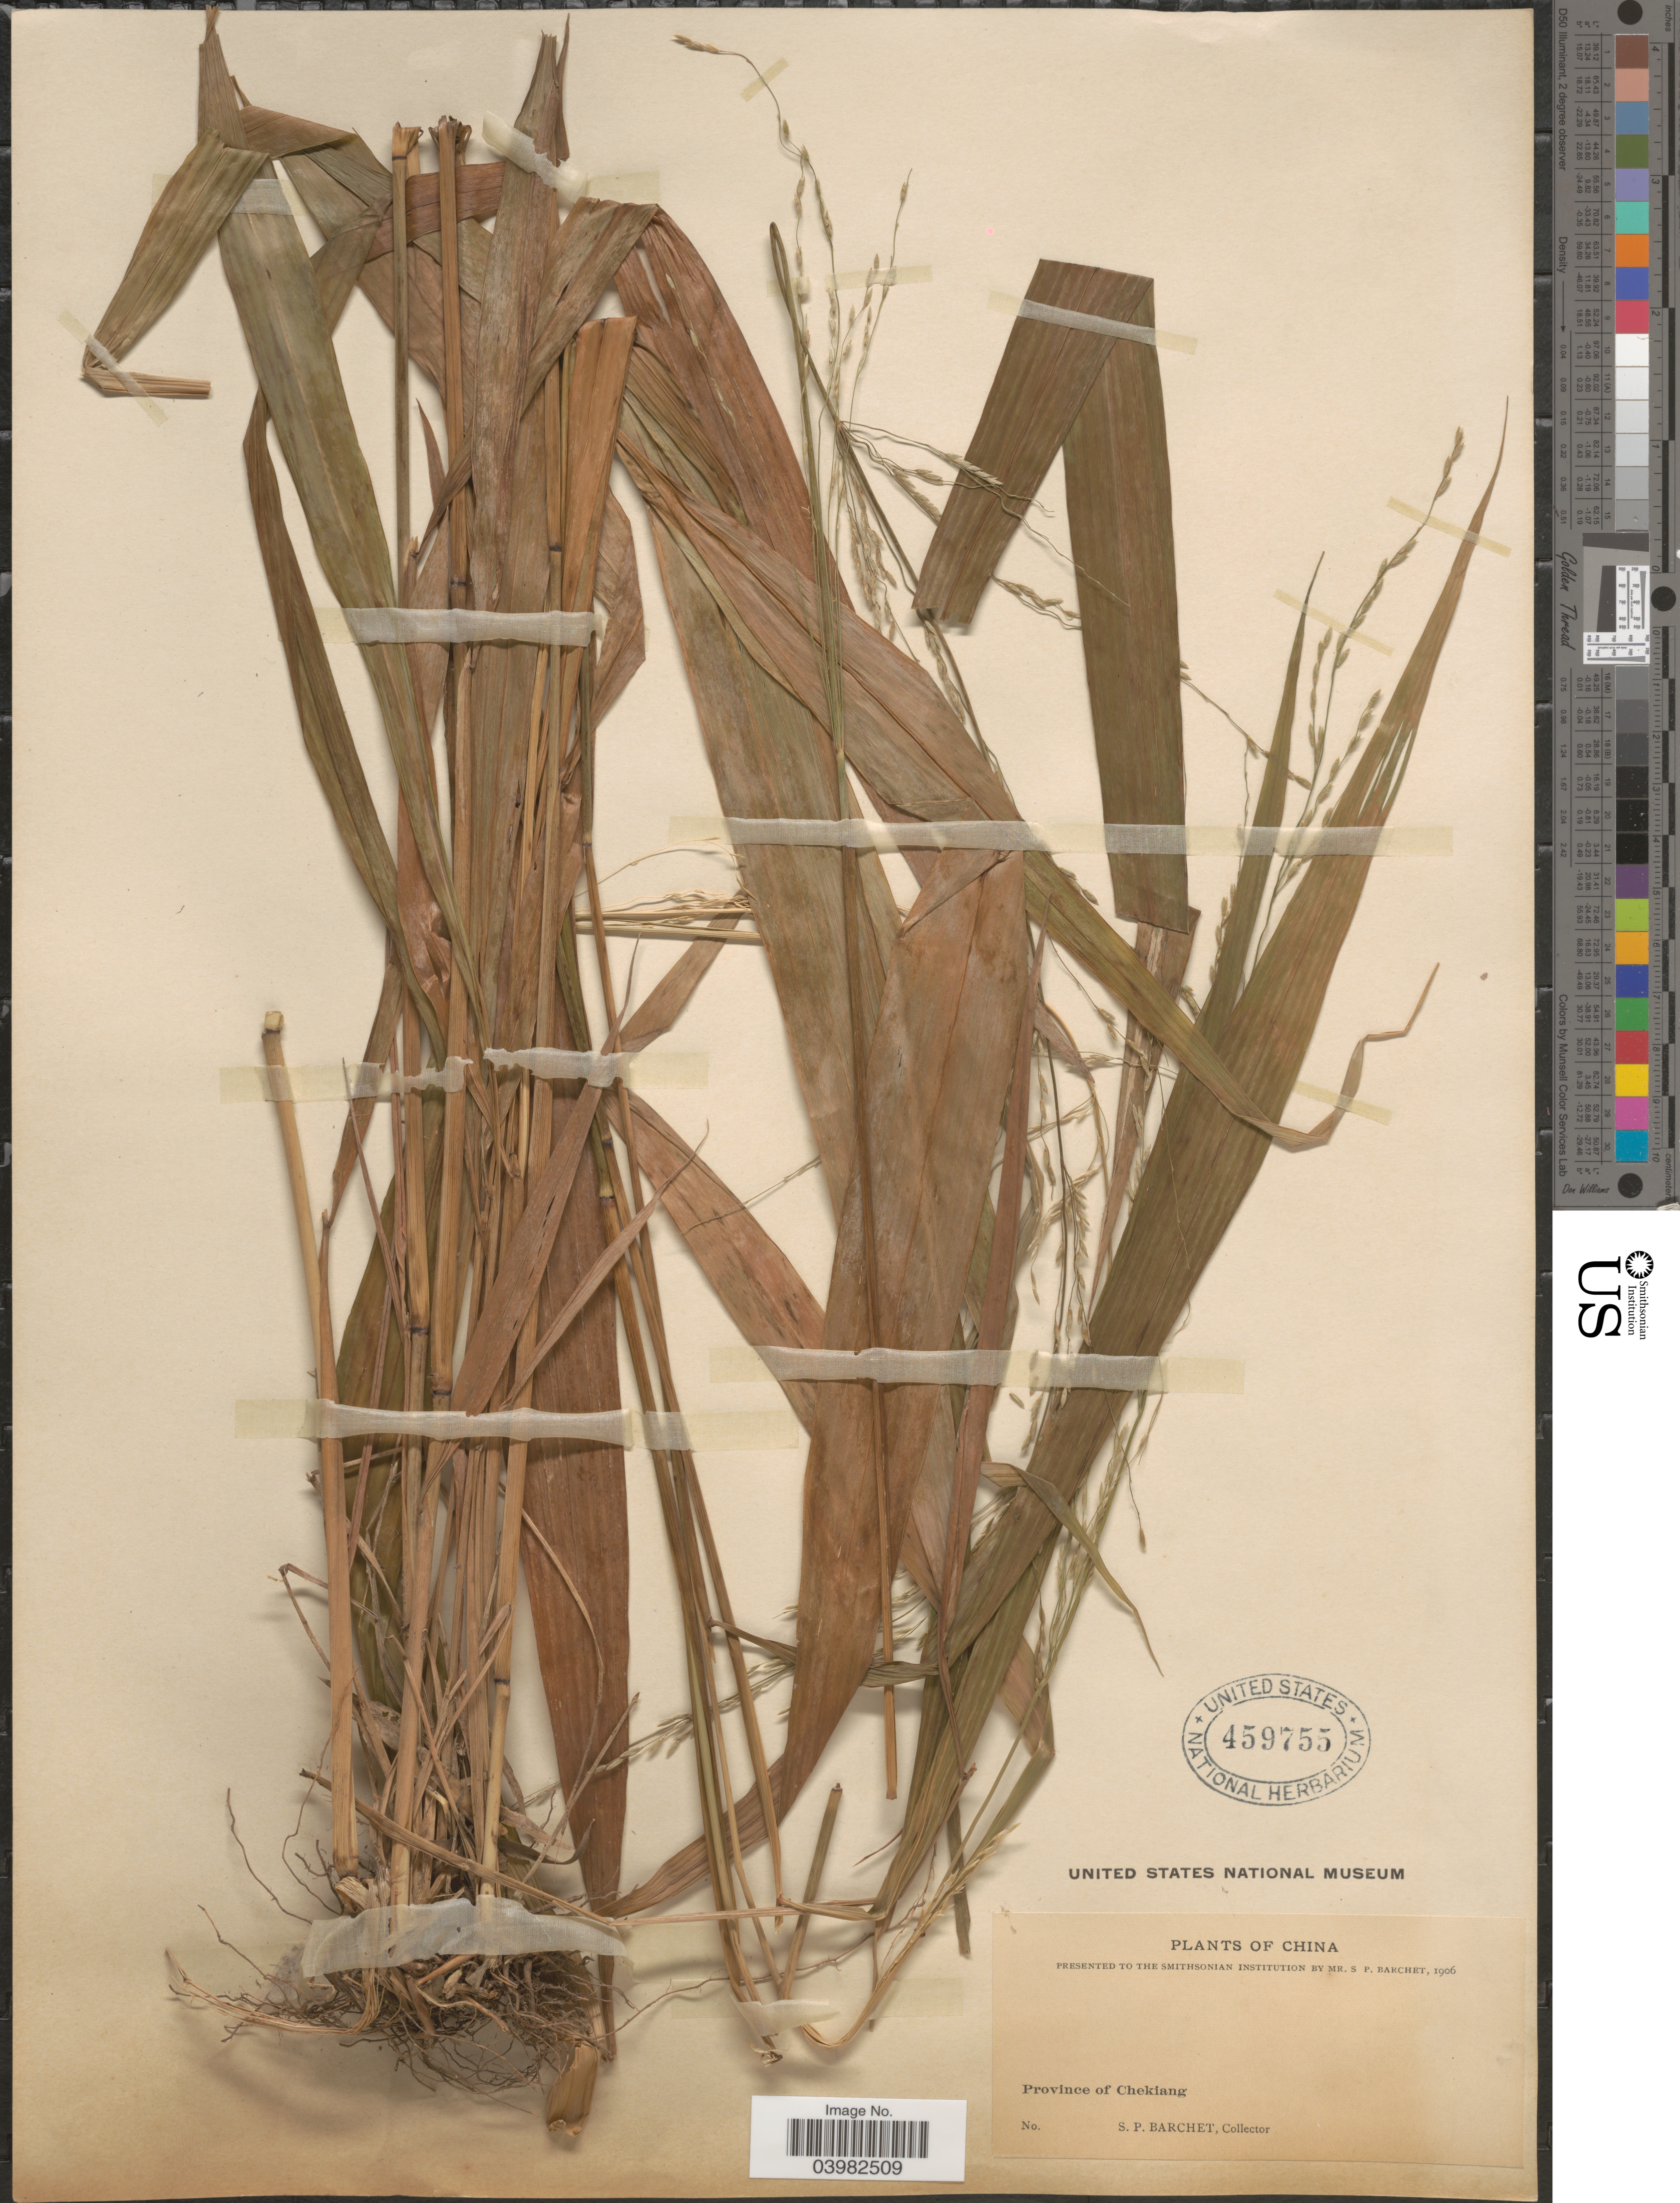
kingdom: Plantae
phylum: Tracheophyta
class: Liliopsida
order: Poales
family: Poaceae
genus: Phaenosperma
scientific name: Phaenosperma globosum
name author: Munro ex Benth.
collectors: S. P. Barchet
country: China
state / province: Zhejiang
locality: Province of Chekiang.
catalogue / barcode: US 459755